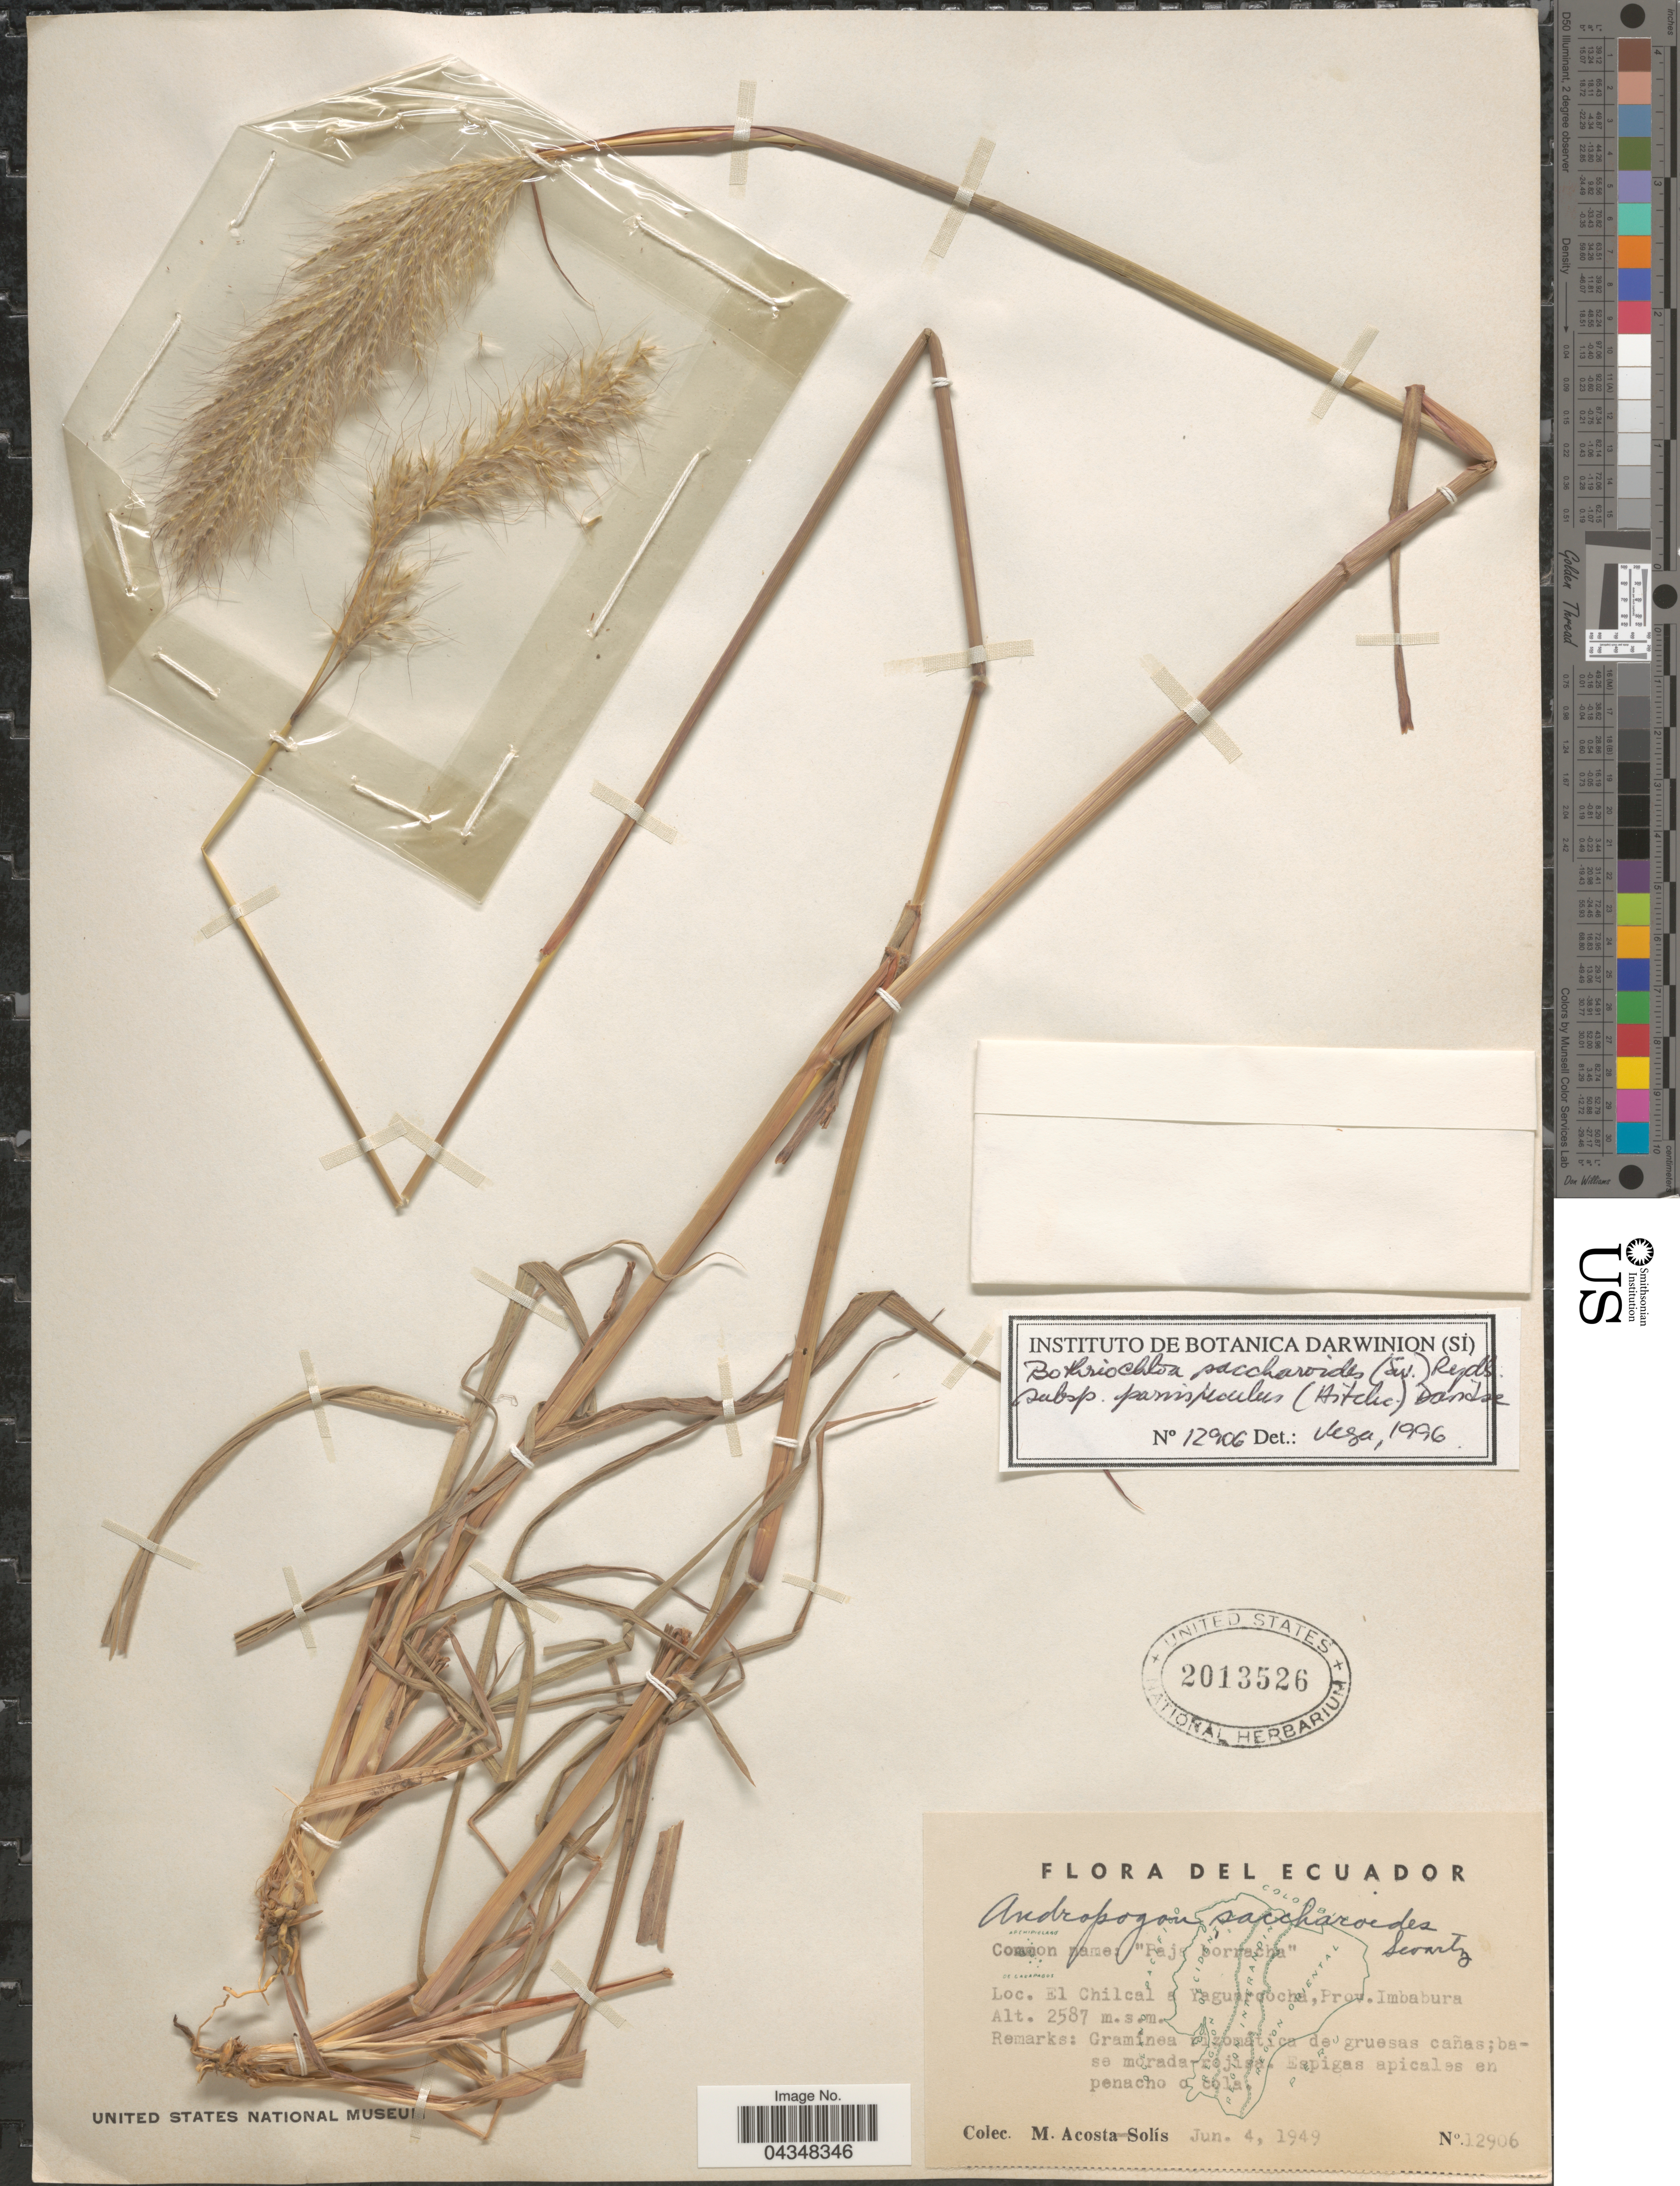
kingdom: Plantae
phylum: Tracheophyta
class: Liliopsida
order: Poales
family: Poaceae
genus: Bothriochloa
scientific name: Bothriochloa saccharoides var. parvispicula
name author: (Hitchc.) Tovar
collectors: M. Acosta Solis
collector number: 12906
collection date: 1949-06-04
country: Ecuador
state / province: Imbabura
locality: El Chilcal a Yaguarcocha.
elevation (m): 2587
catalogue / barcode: US 2013526